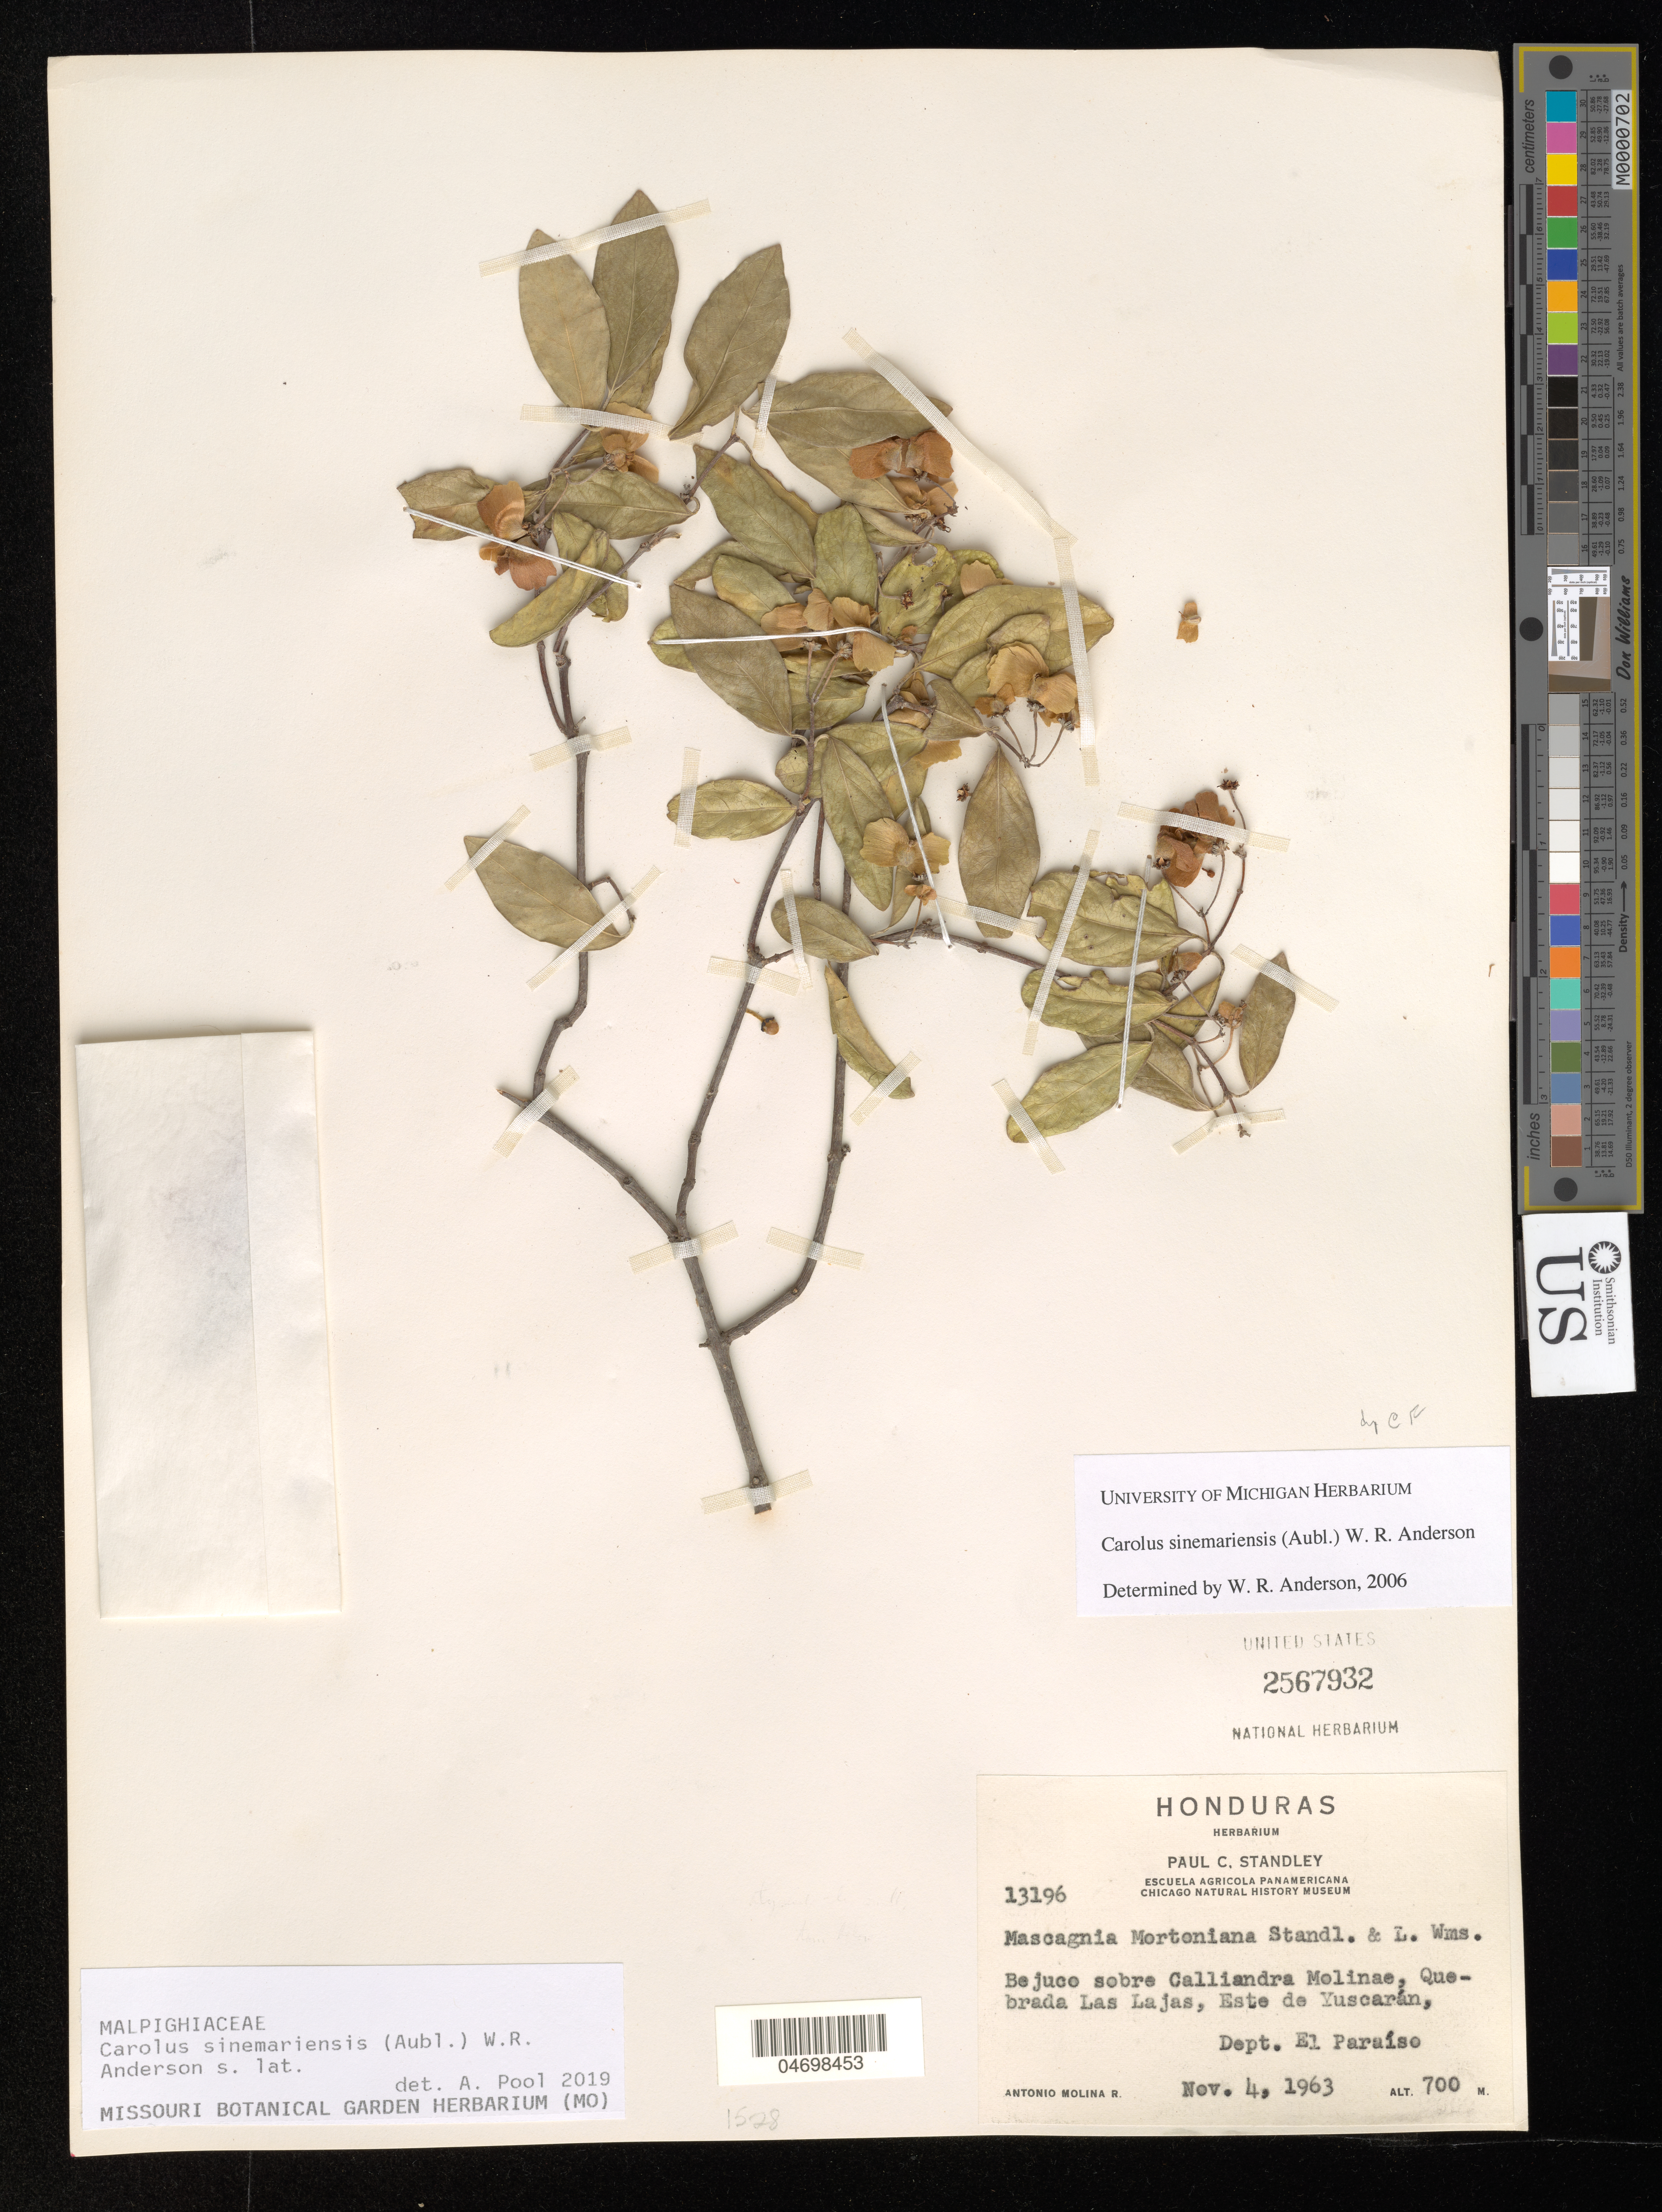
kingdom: Plantae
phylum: Tracheophyta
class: Magnoliopsida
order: Malpighiales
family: Malpighiaceae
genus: Carolus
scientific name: Carolus sinemariensis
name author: (Aubl.) W.R. Anderson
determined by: Pool, A., (MO), Missouri Botanical Garden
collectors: A. Molina R.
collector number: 13196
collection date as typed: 04 Nov 1963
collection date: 1963-11-04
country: Honduras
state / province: El Paraíso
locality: Quebrada Las Lajas al este de Yuscaran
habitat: Quebrada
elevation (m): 700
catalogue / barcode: US 2567932